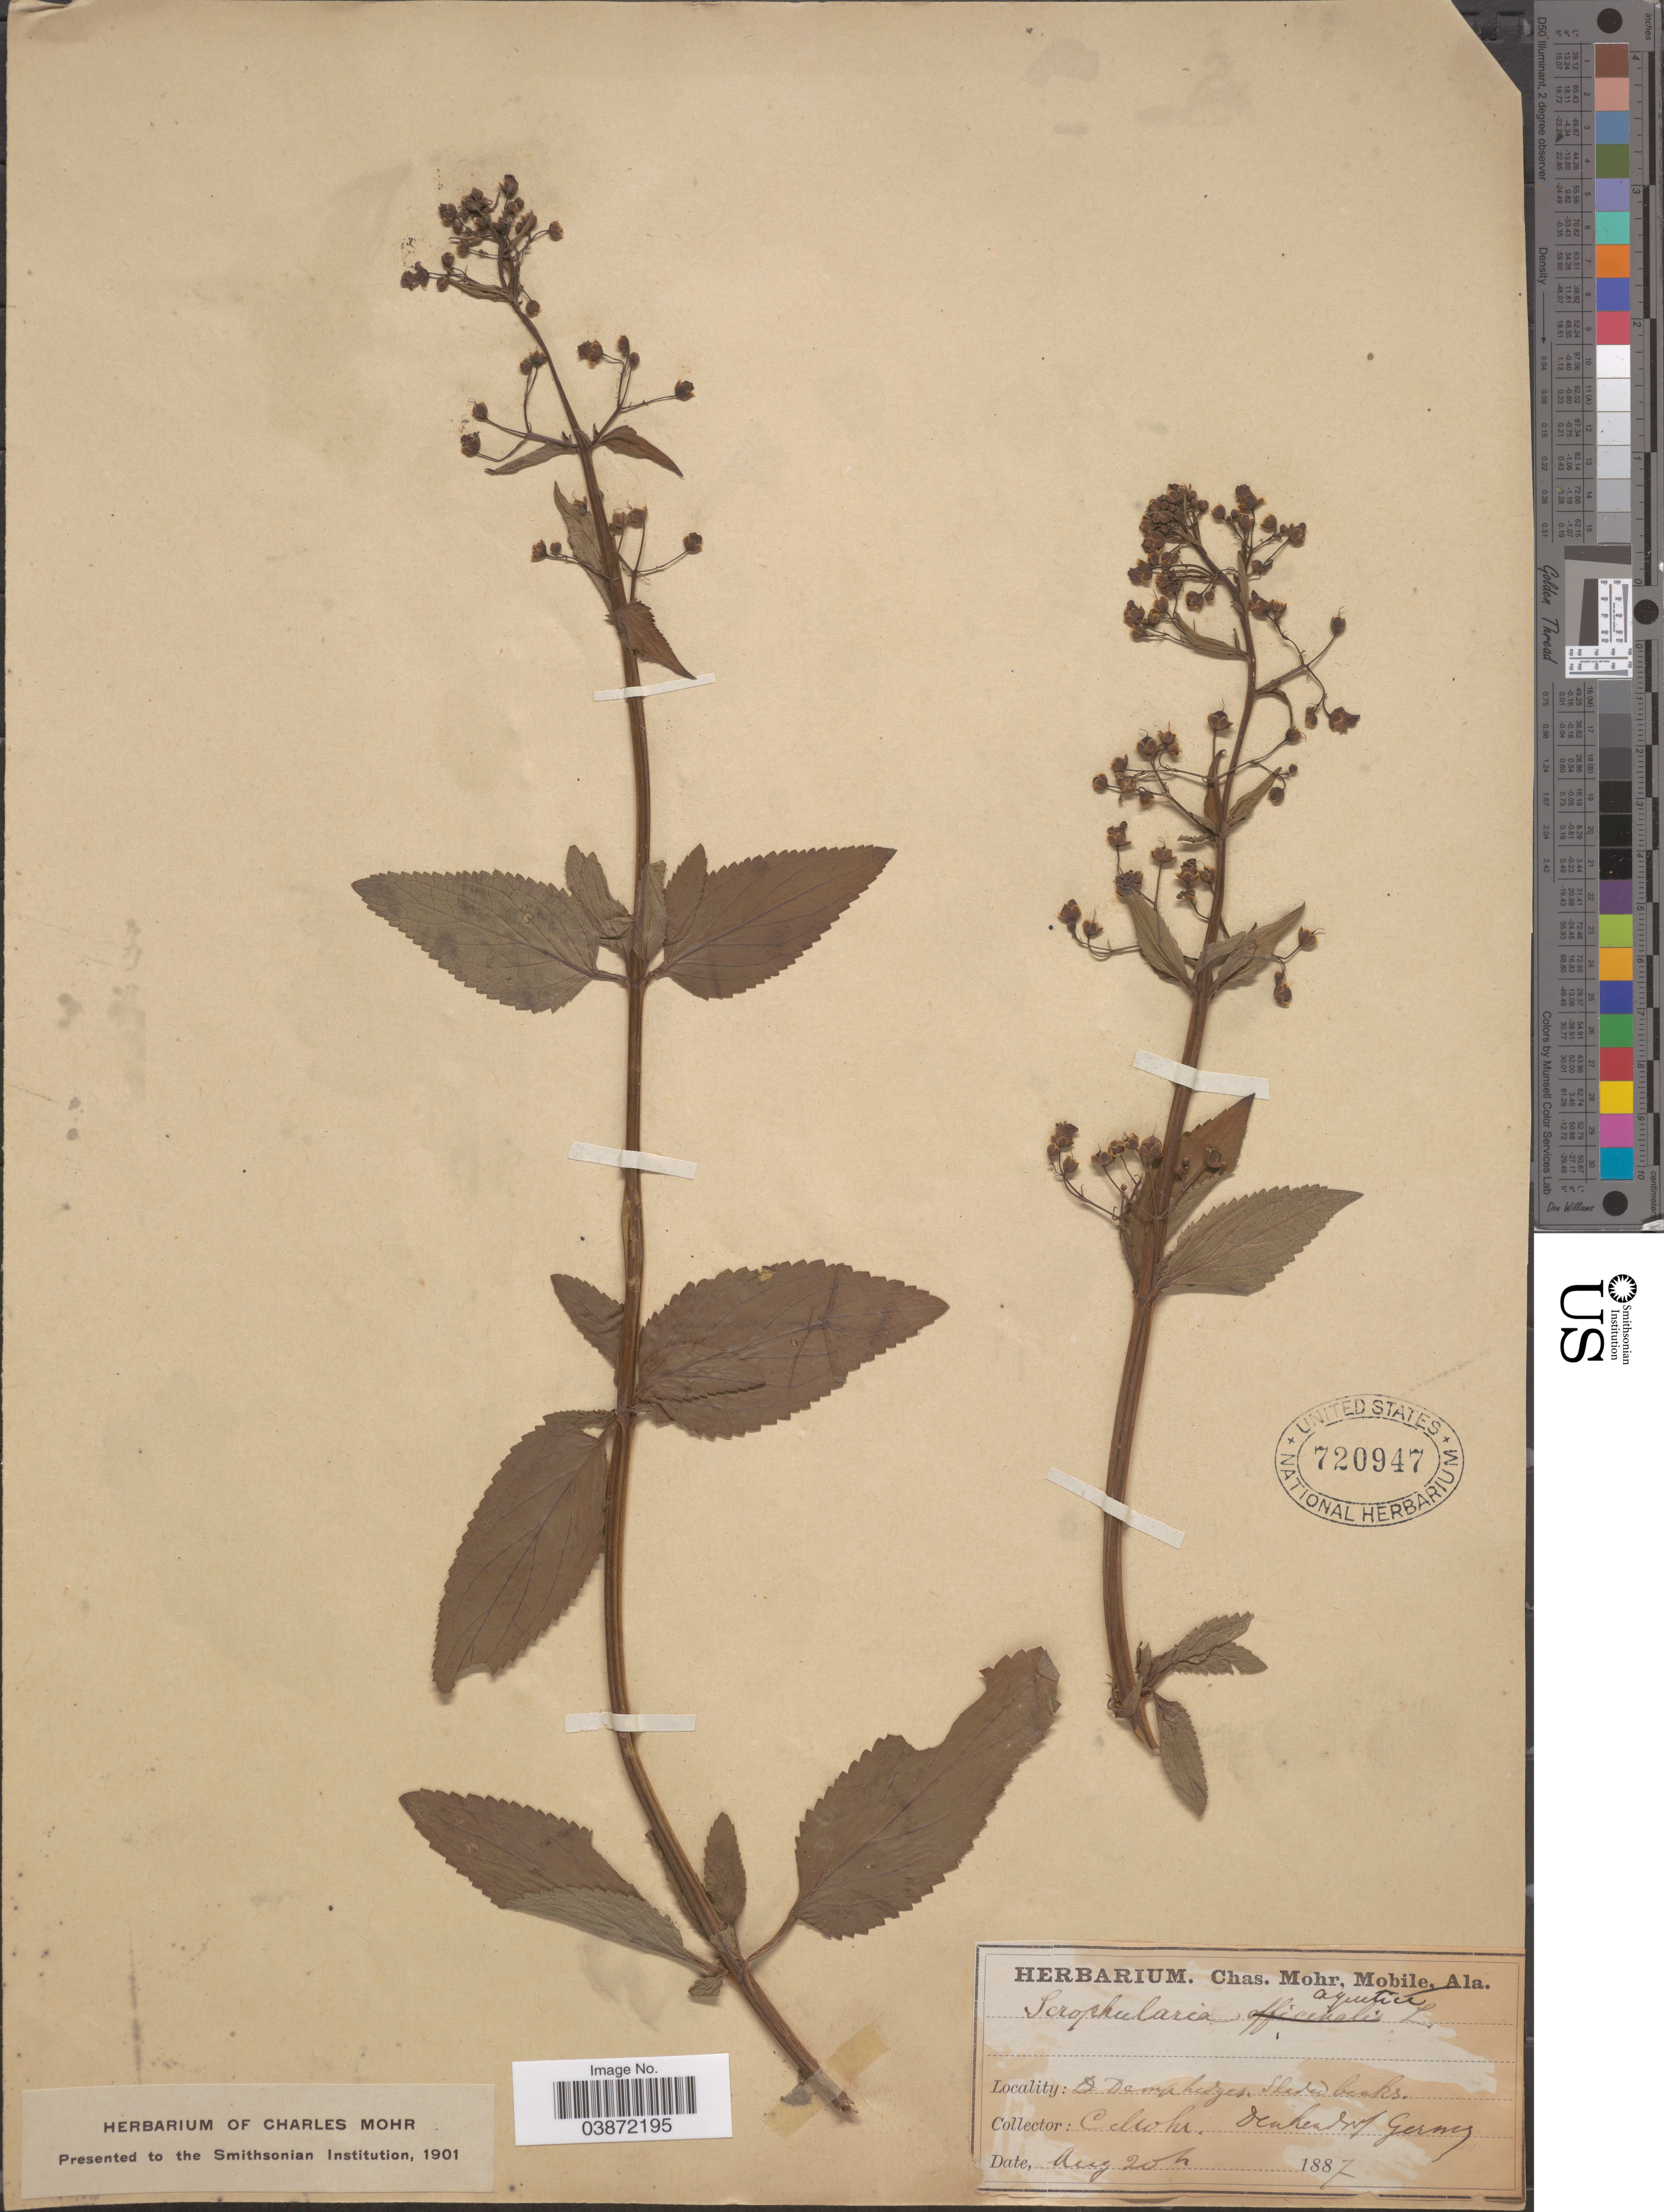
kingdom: Plantae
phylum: Tracheophyta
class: Magnoliopsida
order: Lamiales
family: Scrophulariaceae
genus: Scrophularia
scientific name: Scrophularia aquatica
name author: L.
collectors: Mohr, C. T. (herbarium)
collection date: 1887-08-20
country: Germany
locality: Damp hedges. Shaded banks. Denkendorf.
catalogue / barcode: US 720947